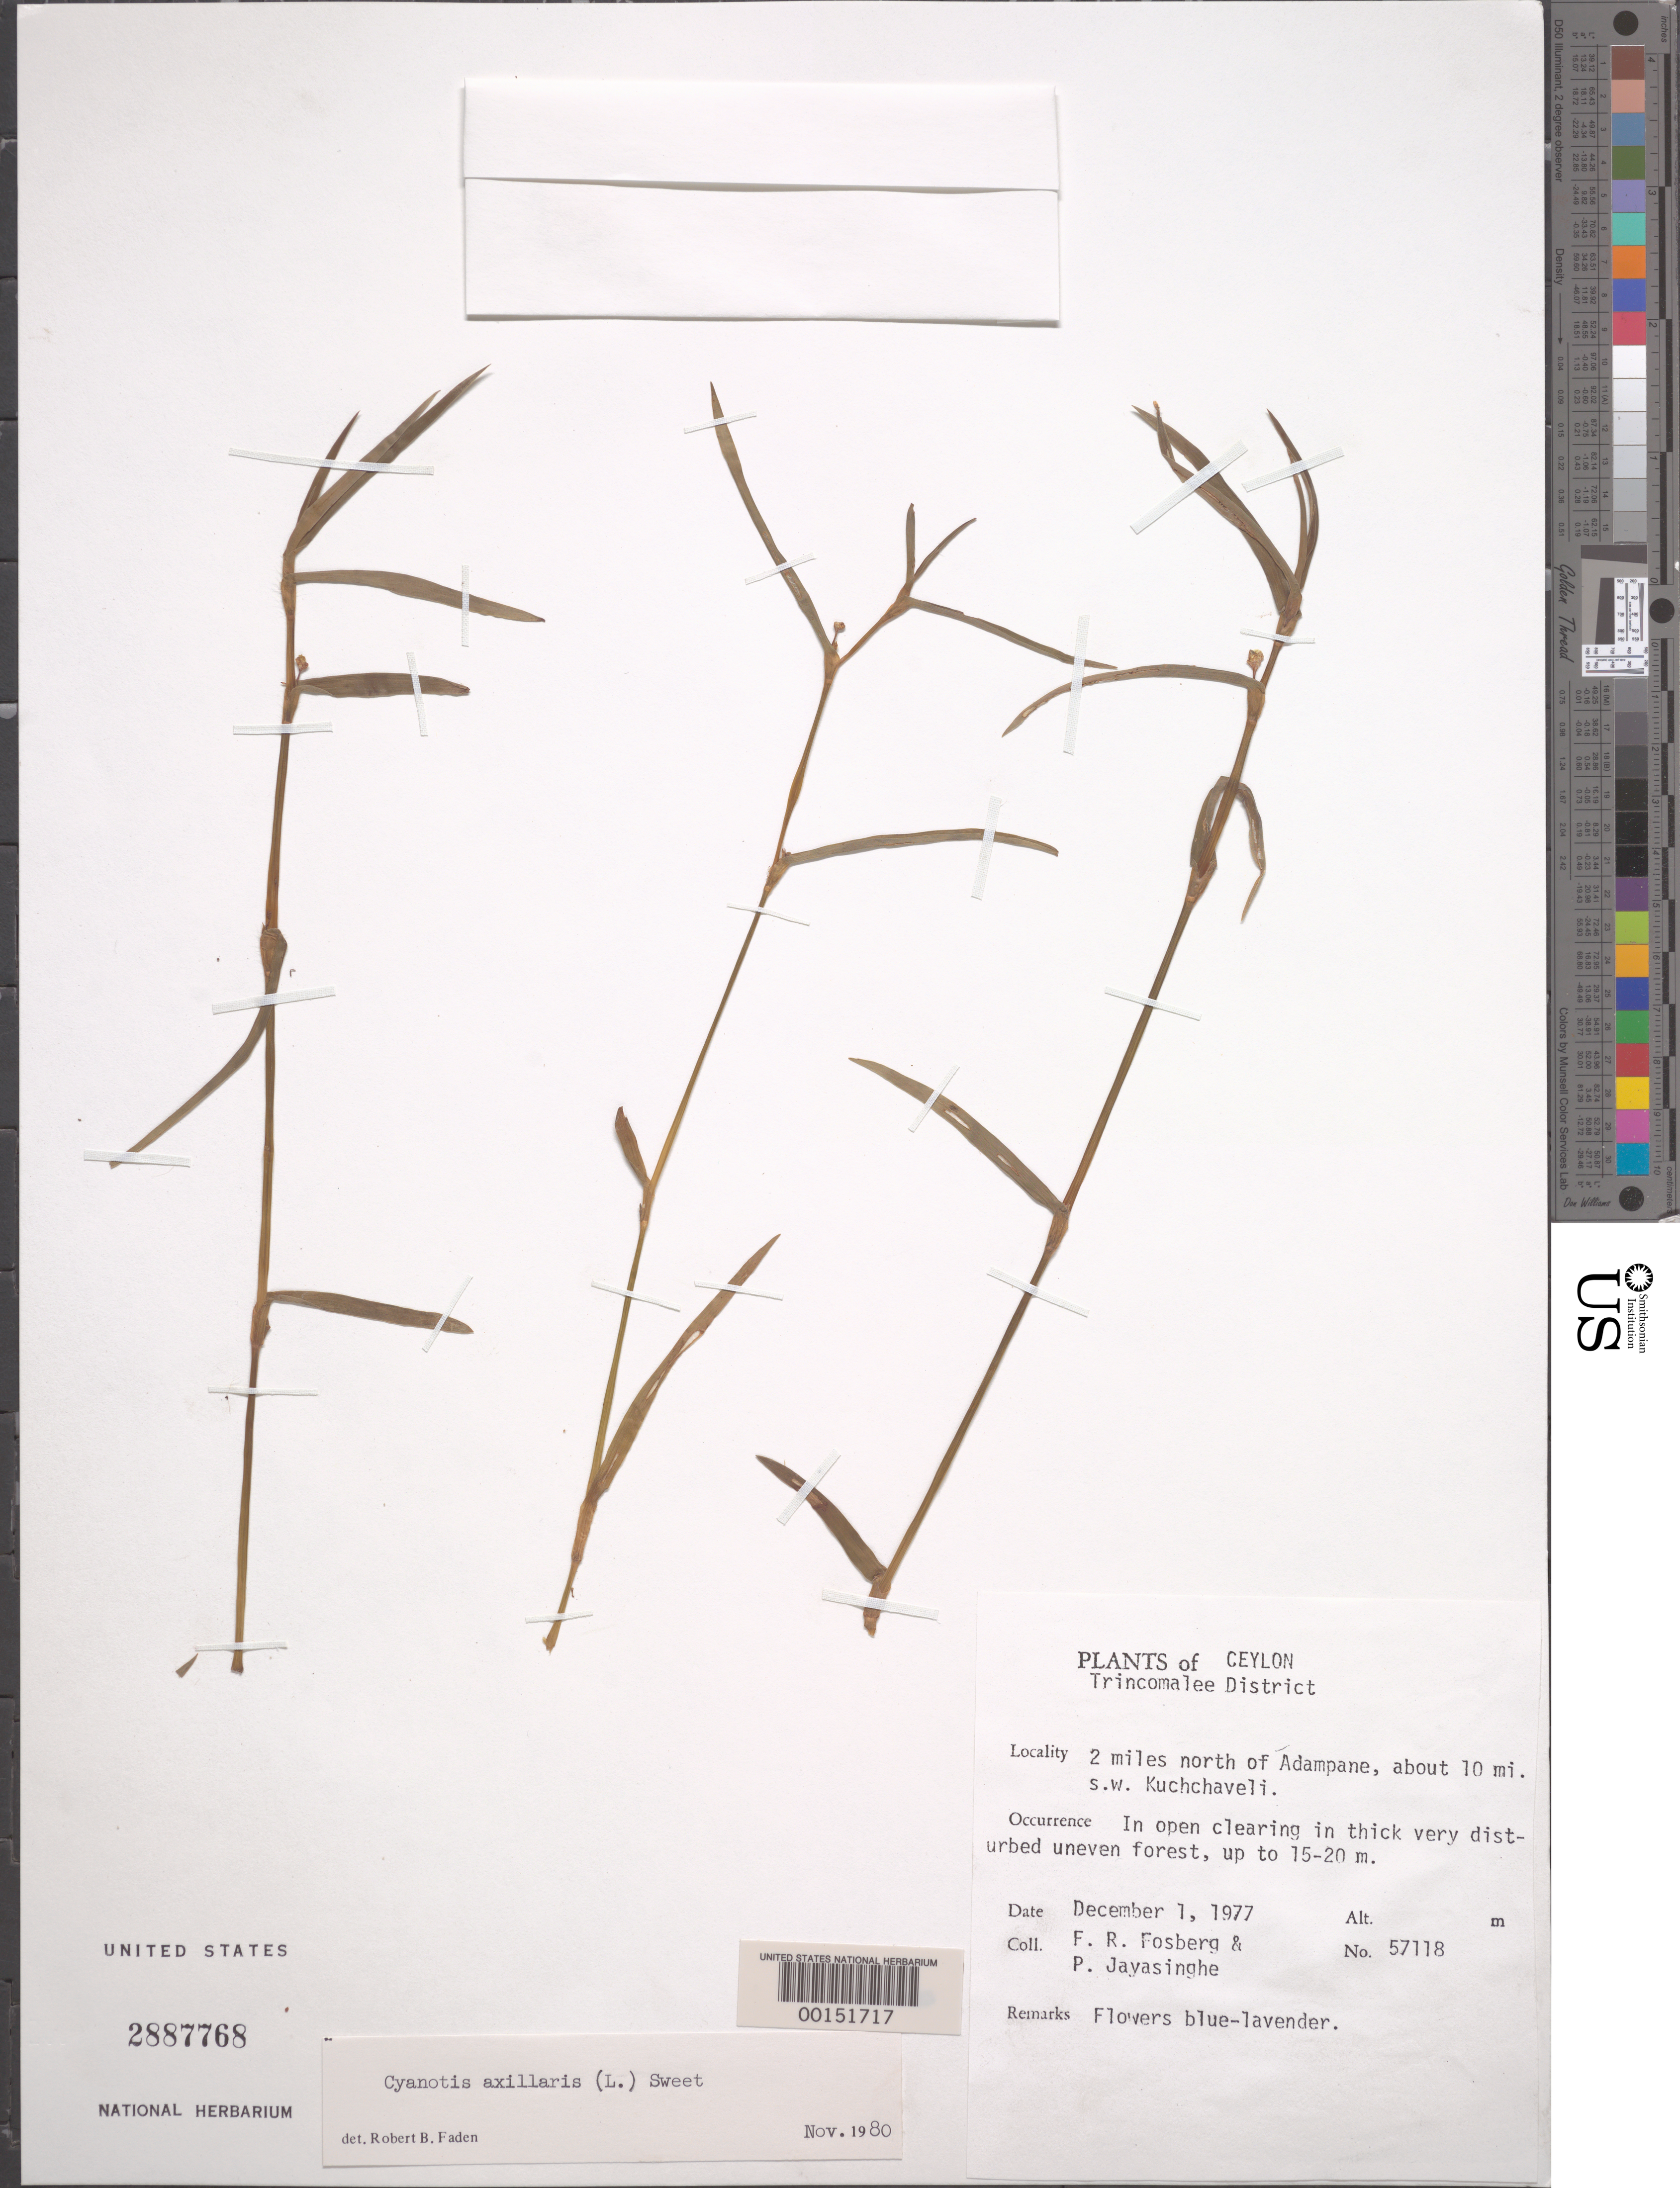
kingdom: Plantae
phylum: Tracheophyta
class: Liliopsida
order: Commelinales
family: Commelinaceae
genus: Cyanotis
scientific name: Cyanotis axillaris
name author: (L.) D. Don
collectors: F. R. Fosberg & P. Jayasinghe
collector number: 57118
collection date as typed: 01 Dec 1977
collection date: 1977-12-01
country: Sri Lanka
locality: N of adampane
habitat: Open clearing; disturbed forest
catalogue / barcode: US 2887768